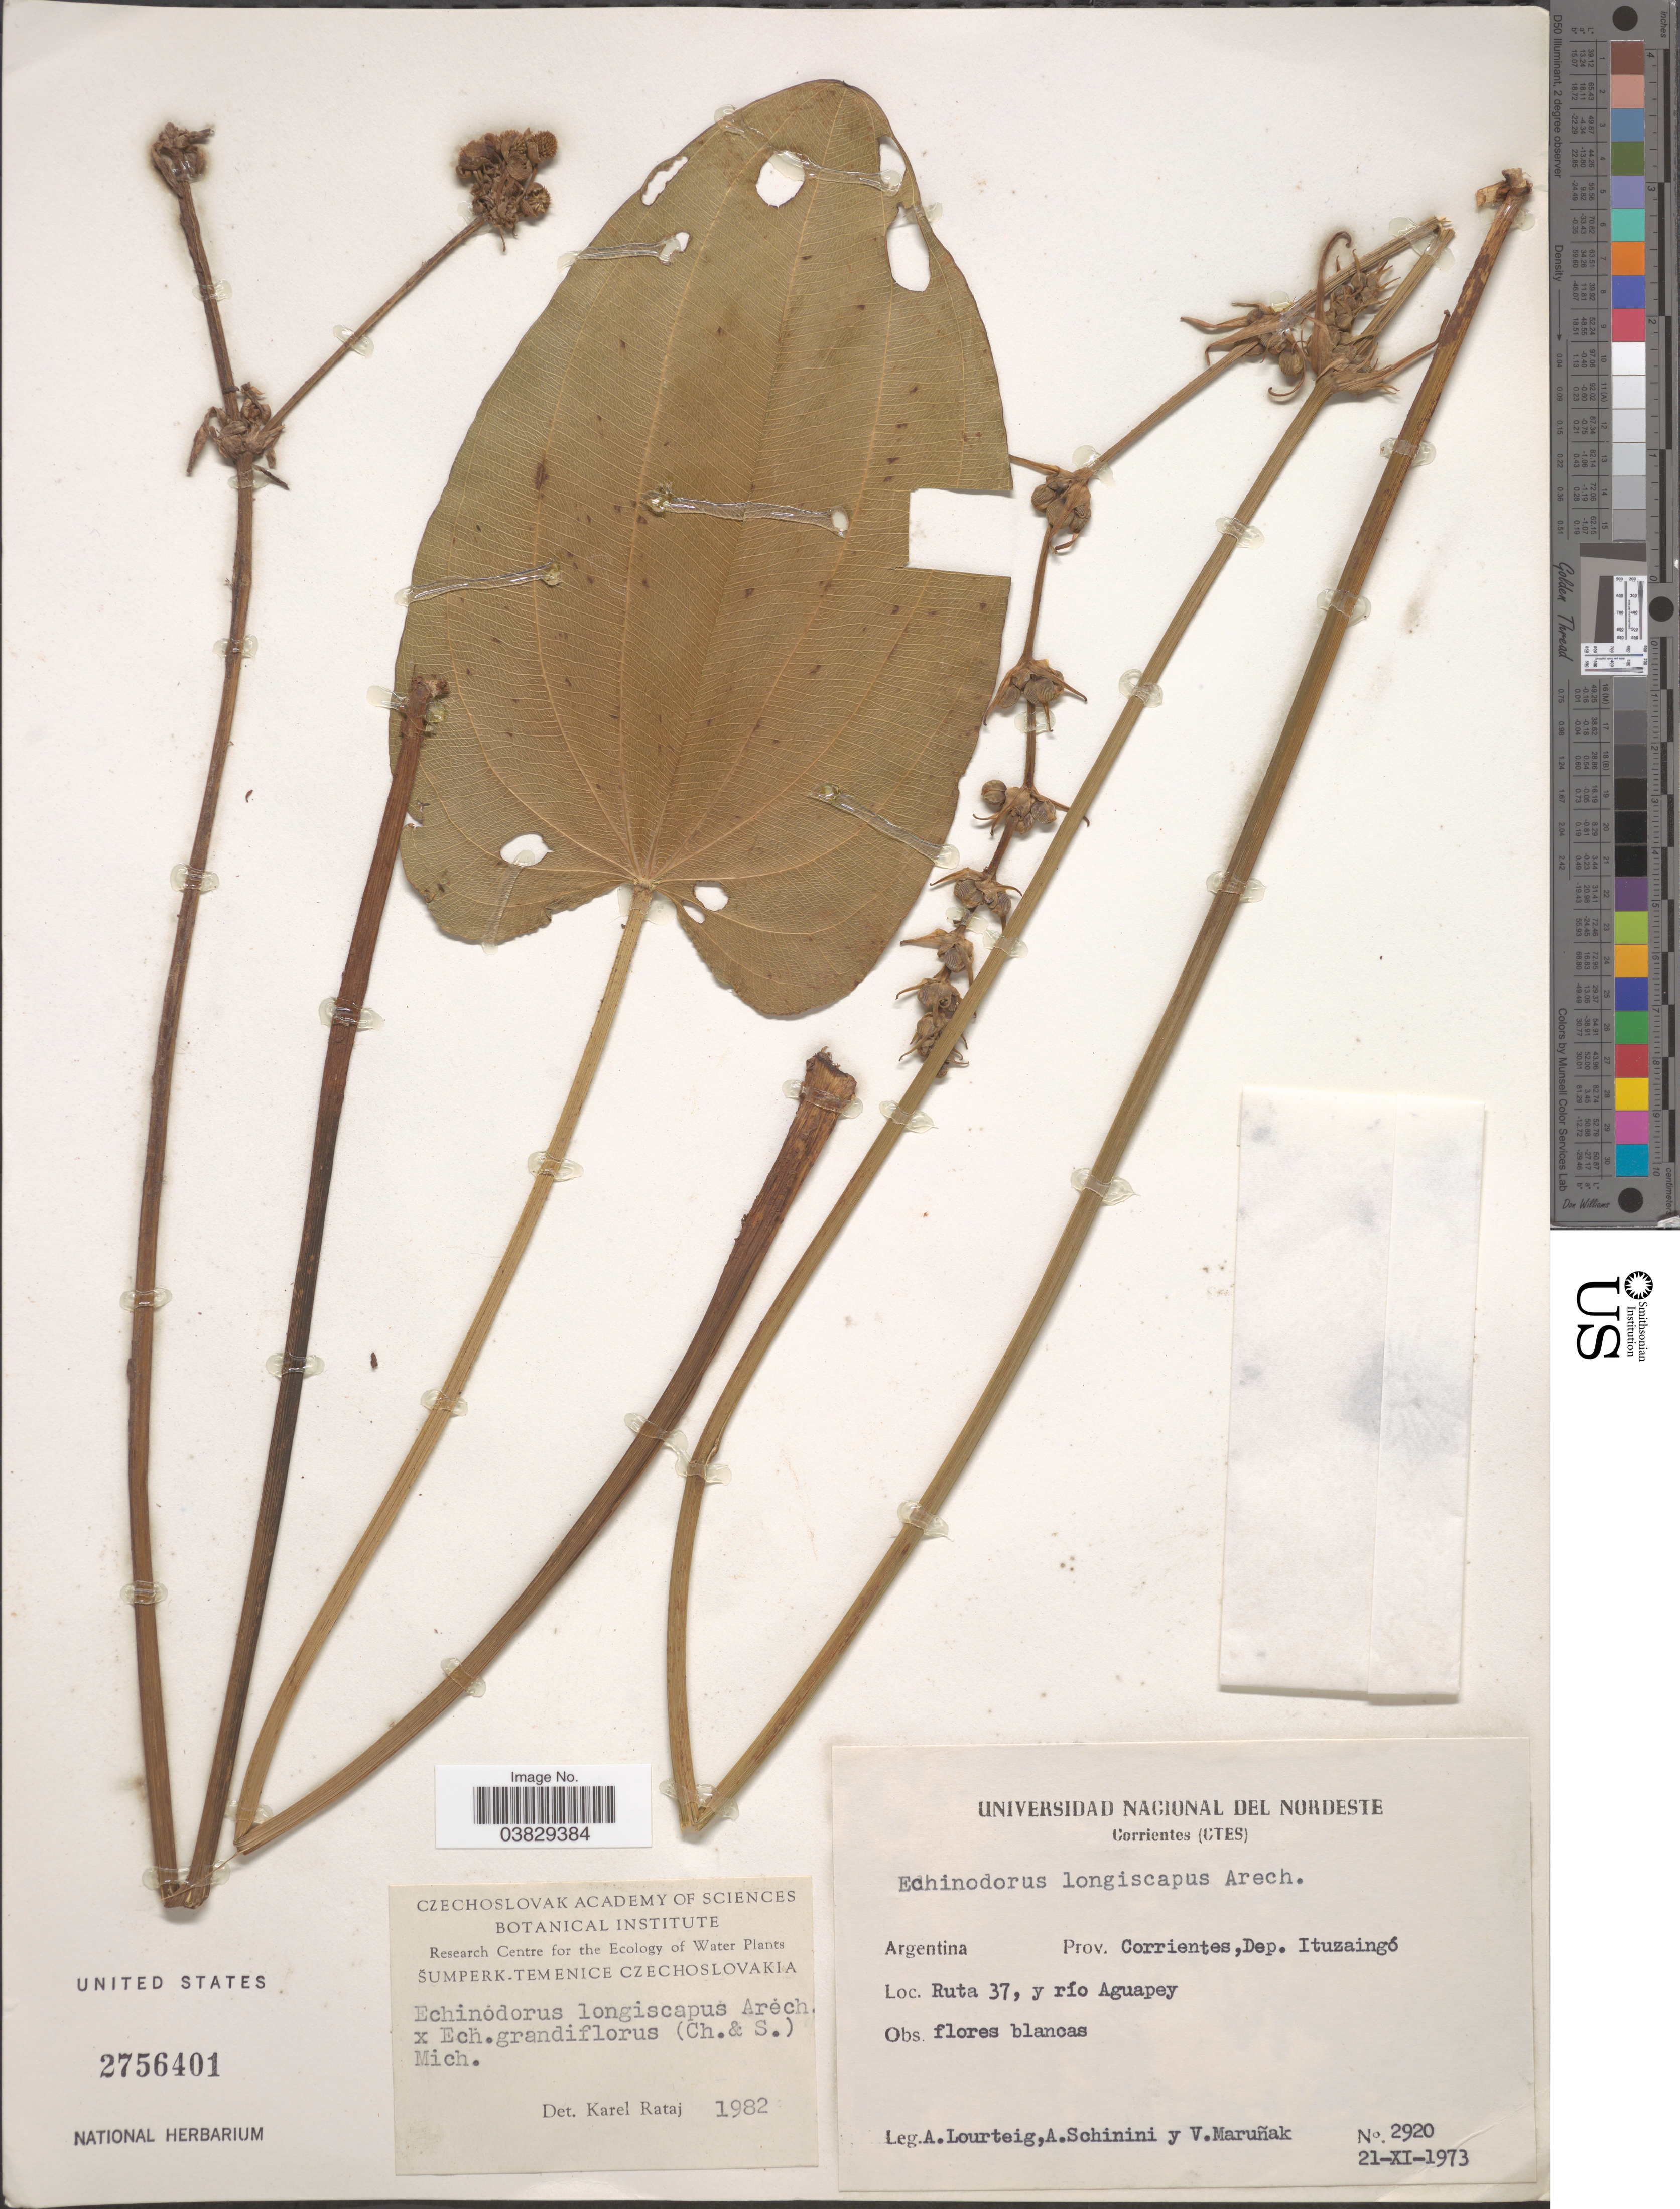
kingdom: Plantae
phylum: Tracheophyta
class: Liliopsida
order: Alismatales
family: Alismataceae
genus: Echinodorus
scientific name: Echinodorus longiscapus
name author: Arechav.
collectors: A. Lourteig, A. Schinini & V. Maruñak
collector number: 2920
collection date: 1973-11-21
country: Argentina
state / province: Corrientes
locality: Dep. Ituzaingó. Ruta 37, y río Aguapey.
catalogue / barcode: US 2756401